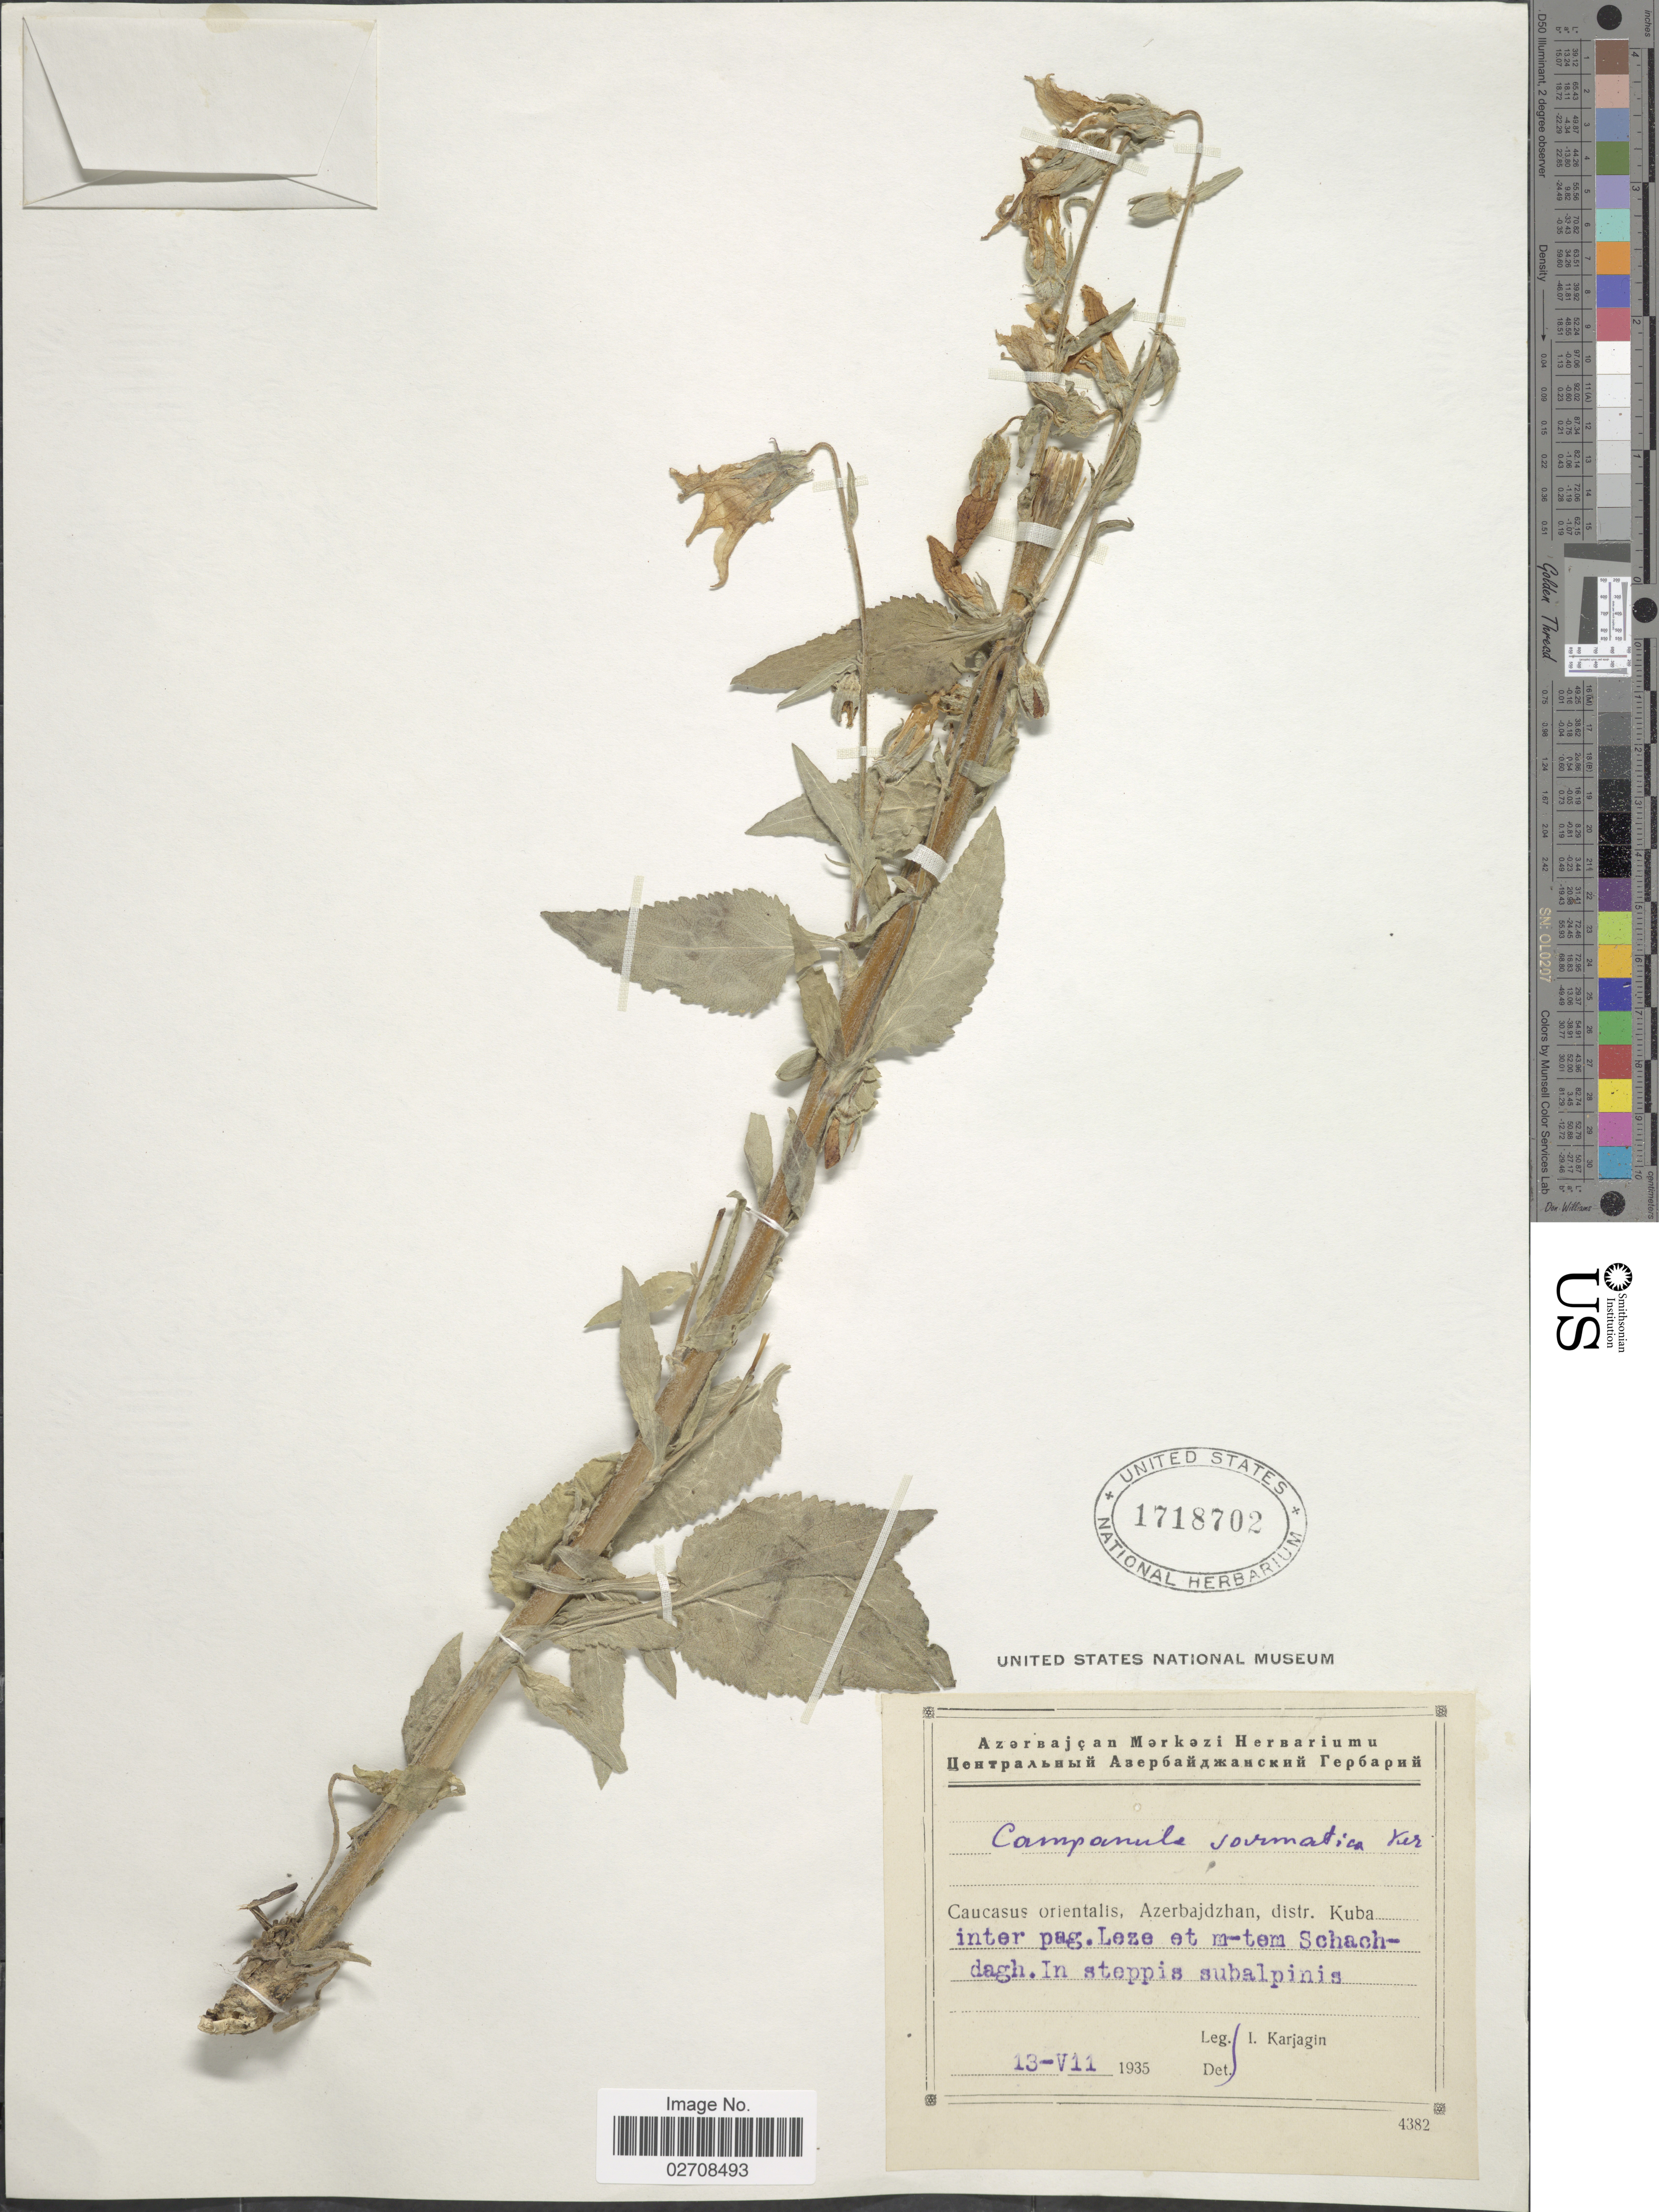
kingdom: Plantae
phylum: Tracheophyta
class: Magnoliopsida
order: Asterales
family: Campanulaceae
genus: Campanula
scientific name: Campanula sarmatica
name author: Ker Gawl.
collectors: I. Karjagin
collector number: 4382?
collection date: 1935-07-13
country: Azerbaijan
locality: Caucasus orientalis, Azerbajdzhan, distr. Kuba inter pag. Leze et m-tem Schachdagh. In steppis subalpinis.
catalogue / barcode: US 1718702